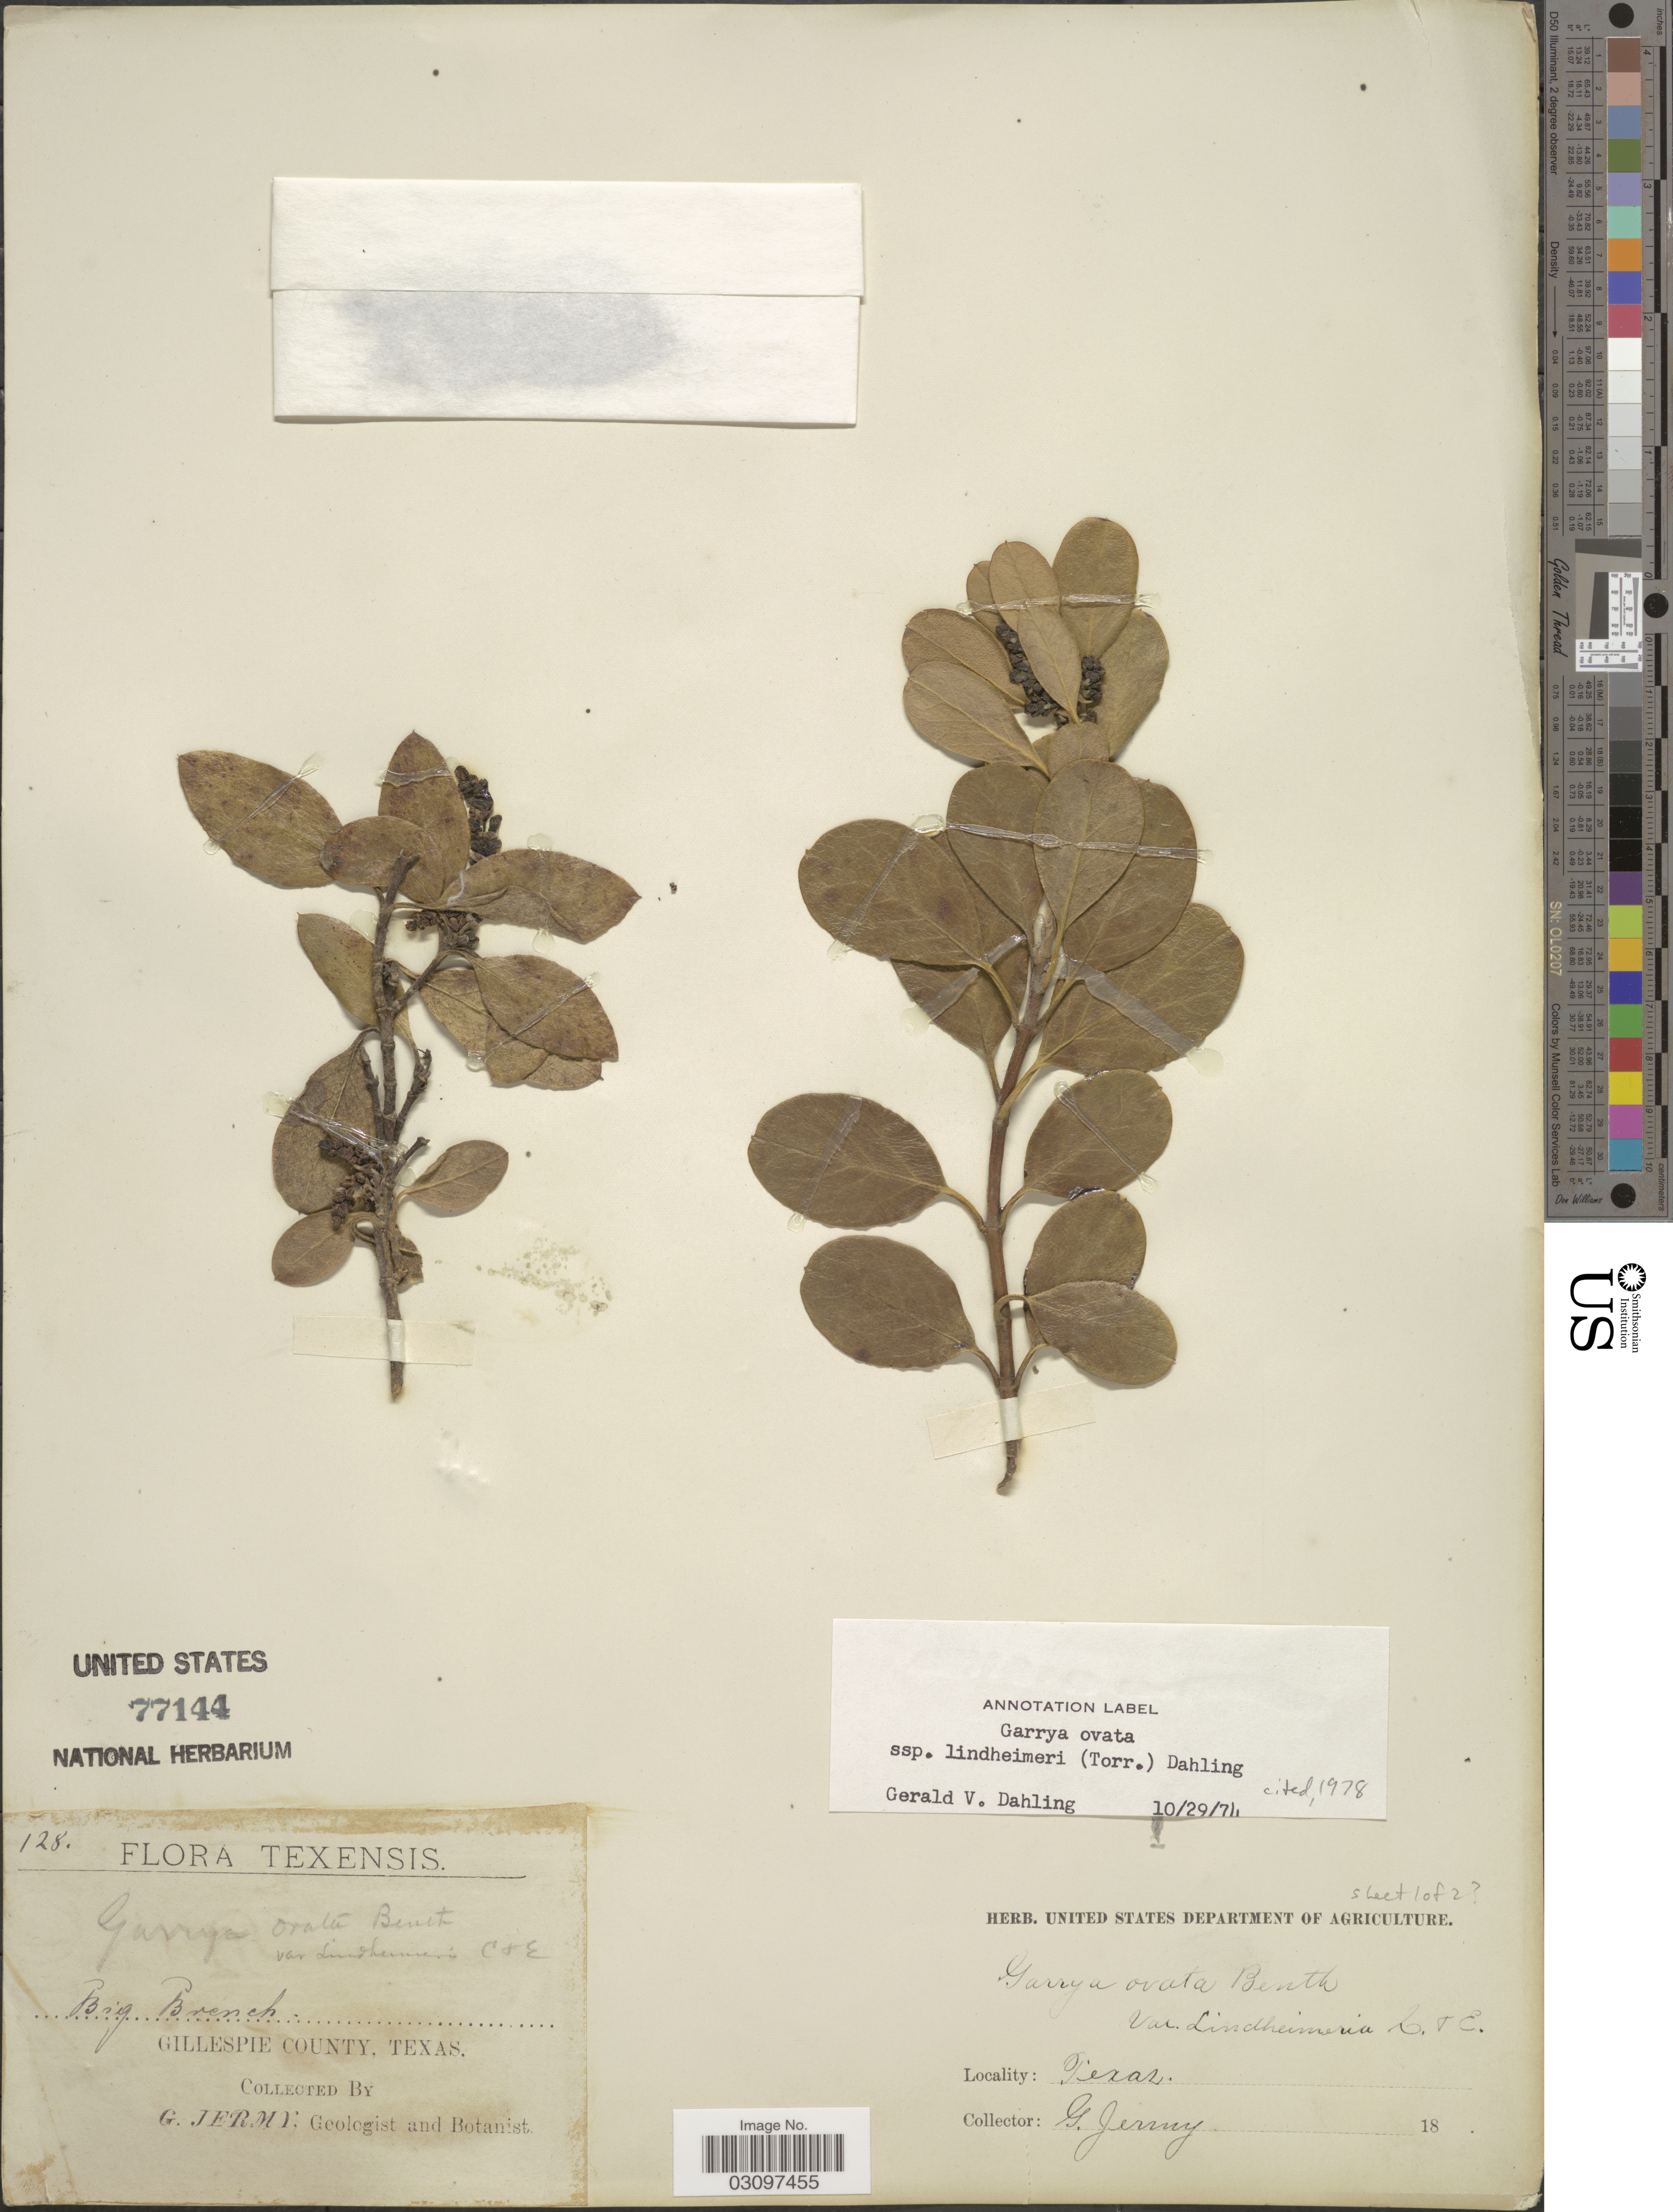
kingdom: Plantae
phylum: Tracheophyta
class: Magnoliopsida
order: Garryales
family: Garryaceae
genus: Garrya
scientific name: Garrya ovata subsp. lindheimeri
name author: (Torr.) Dahling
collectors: G. Jermy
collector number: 128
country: United States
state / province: Texas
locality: Big Branch. Gillespie County.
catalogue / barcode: US 77144